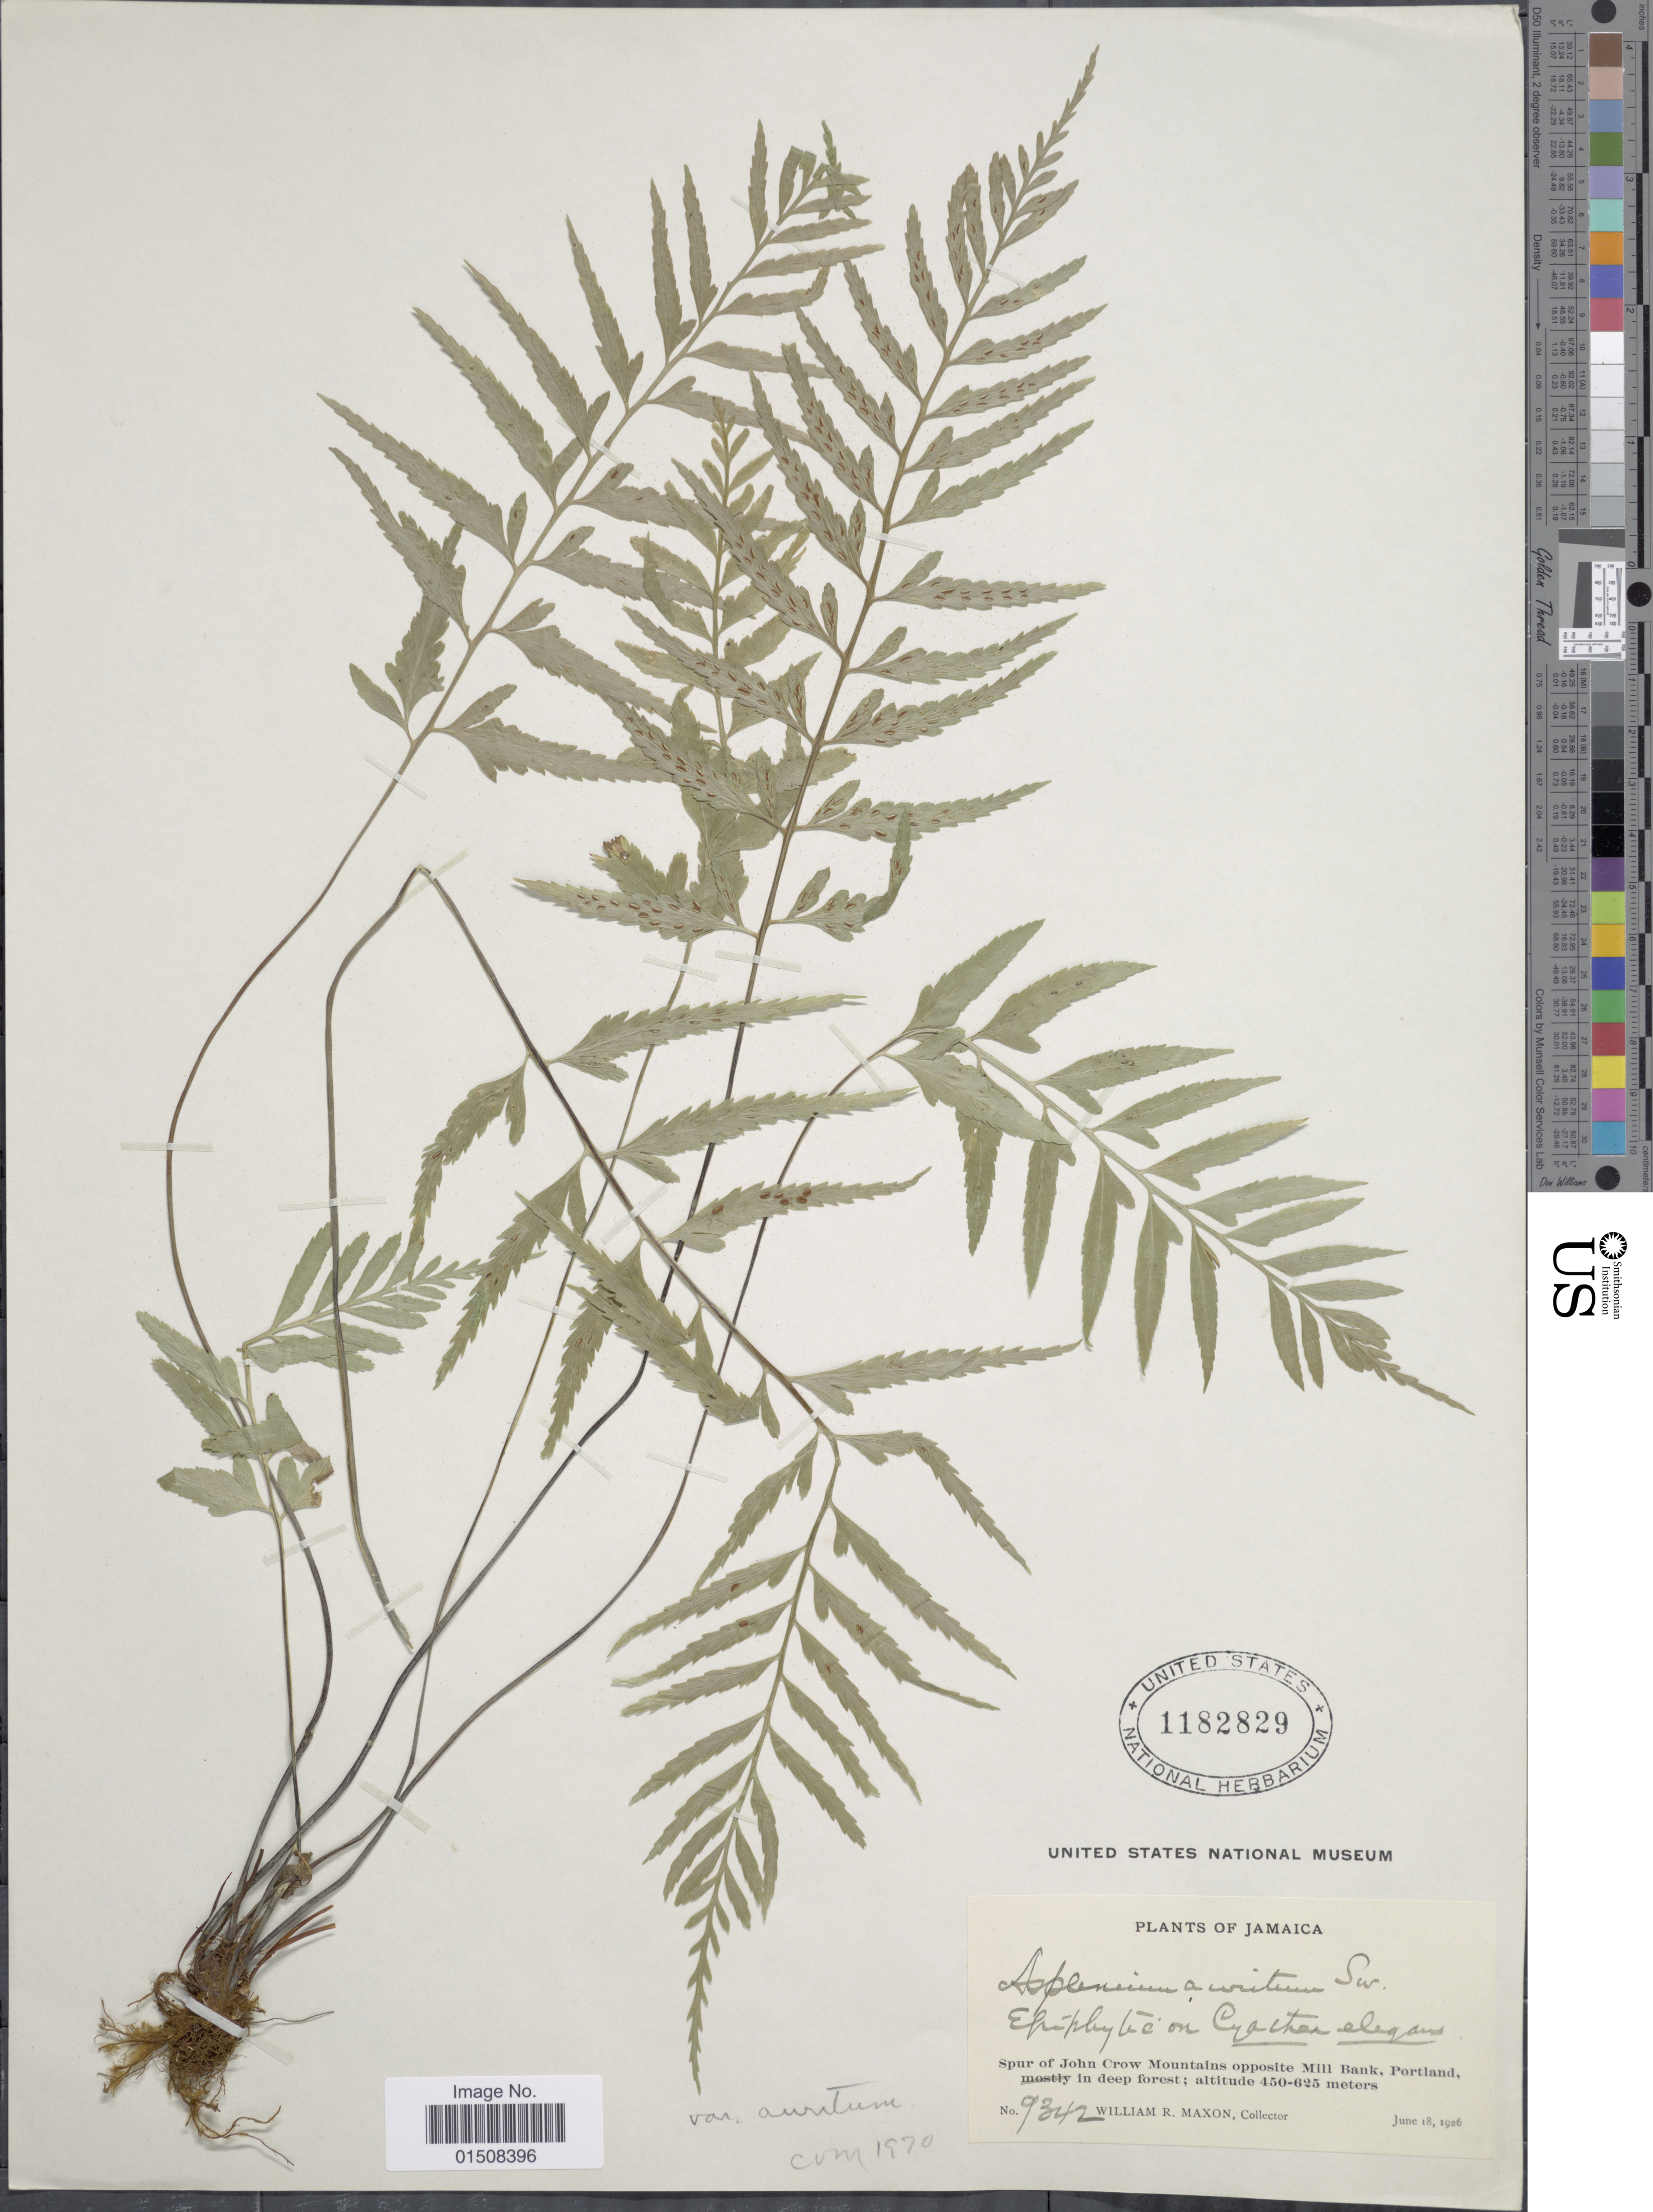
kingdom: Plantae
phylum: Tracheophyta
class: Polypodiopsida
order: Polypodiales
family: Aspleniaceae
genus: Asplenium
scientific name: Asplenium auritum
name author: Sw.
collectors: W. R. Maxon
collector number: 9342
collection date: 1926-06-18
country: Jamaica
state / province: Portland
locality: Spur of John Crow Mountains opposite Mill Bank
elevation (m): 450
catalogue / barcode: US 1182829